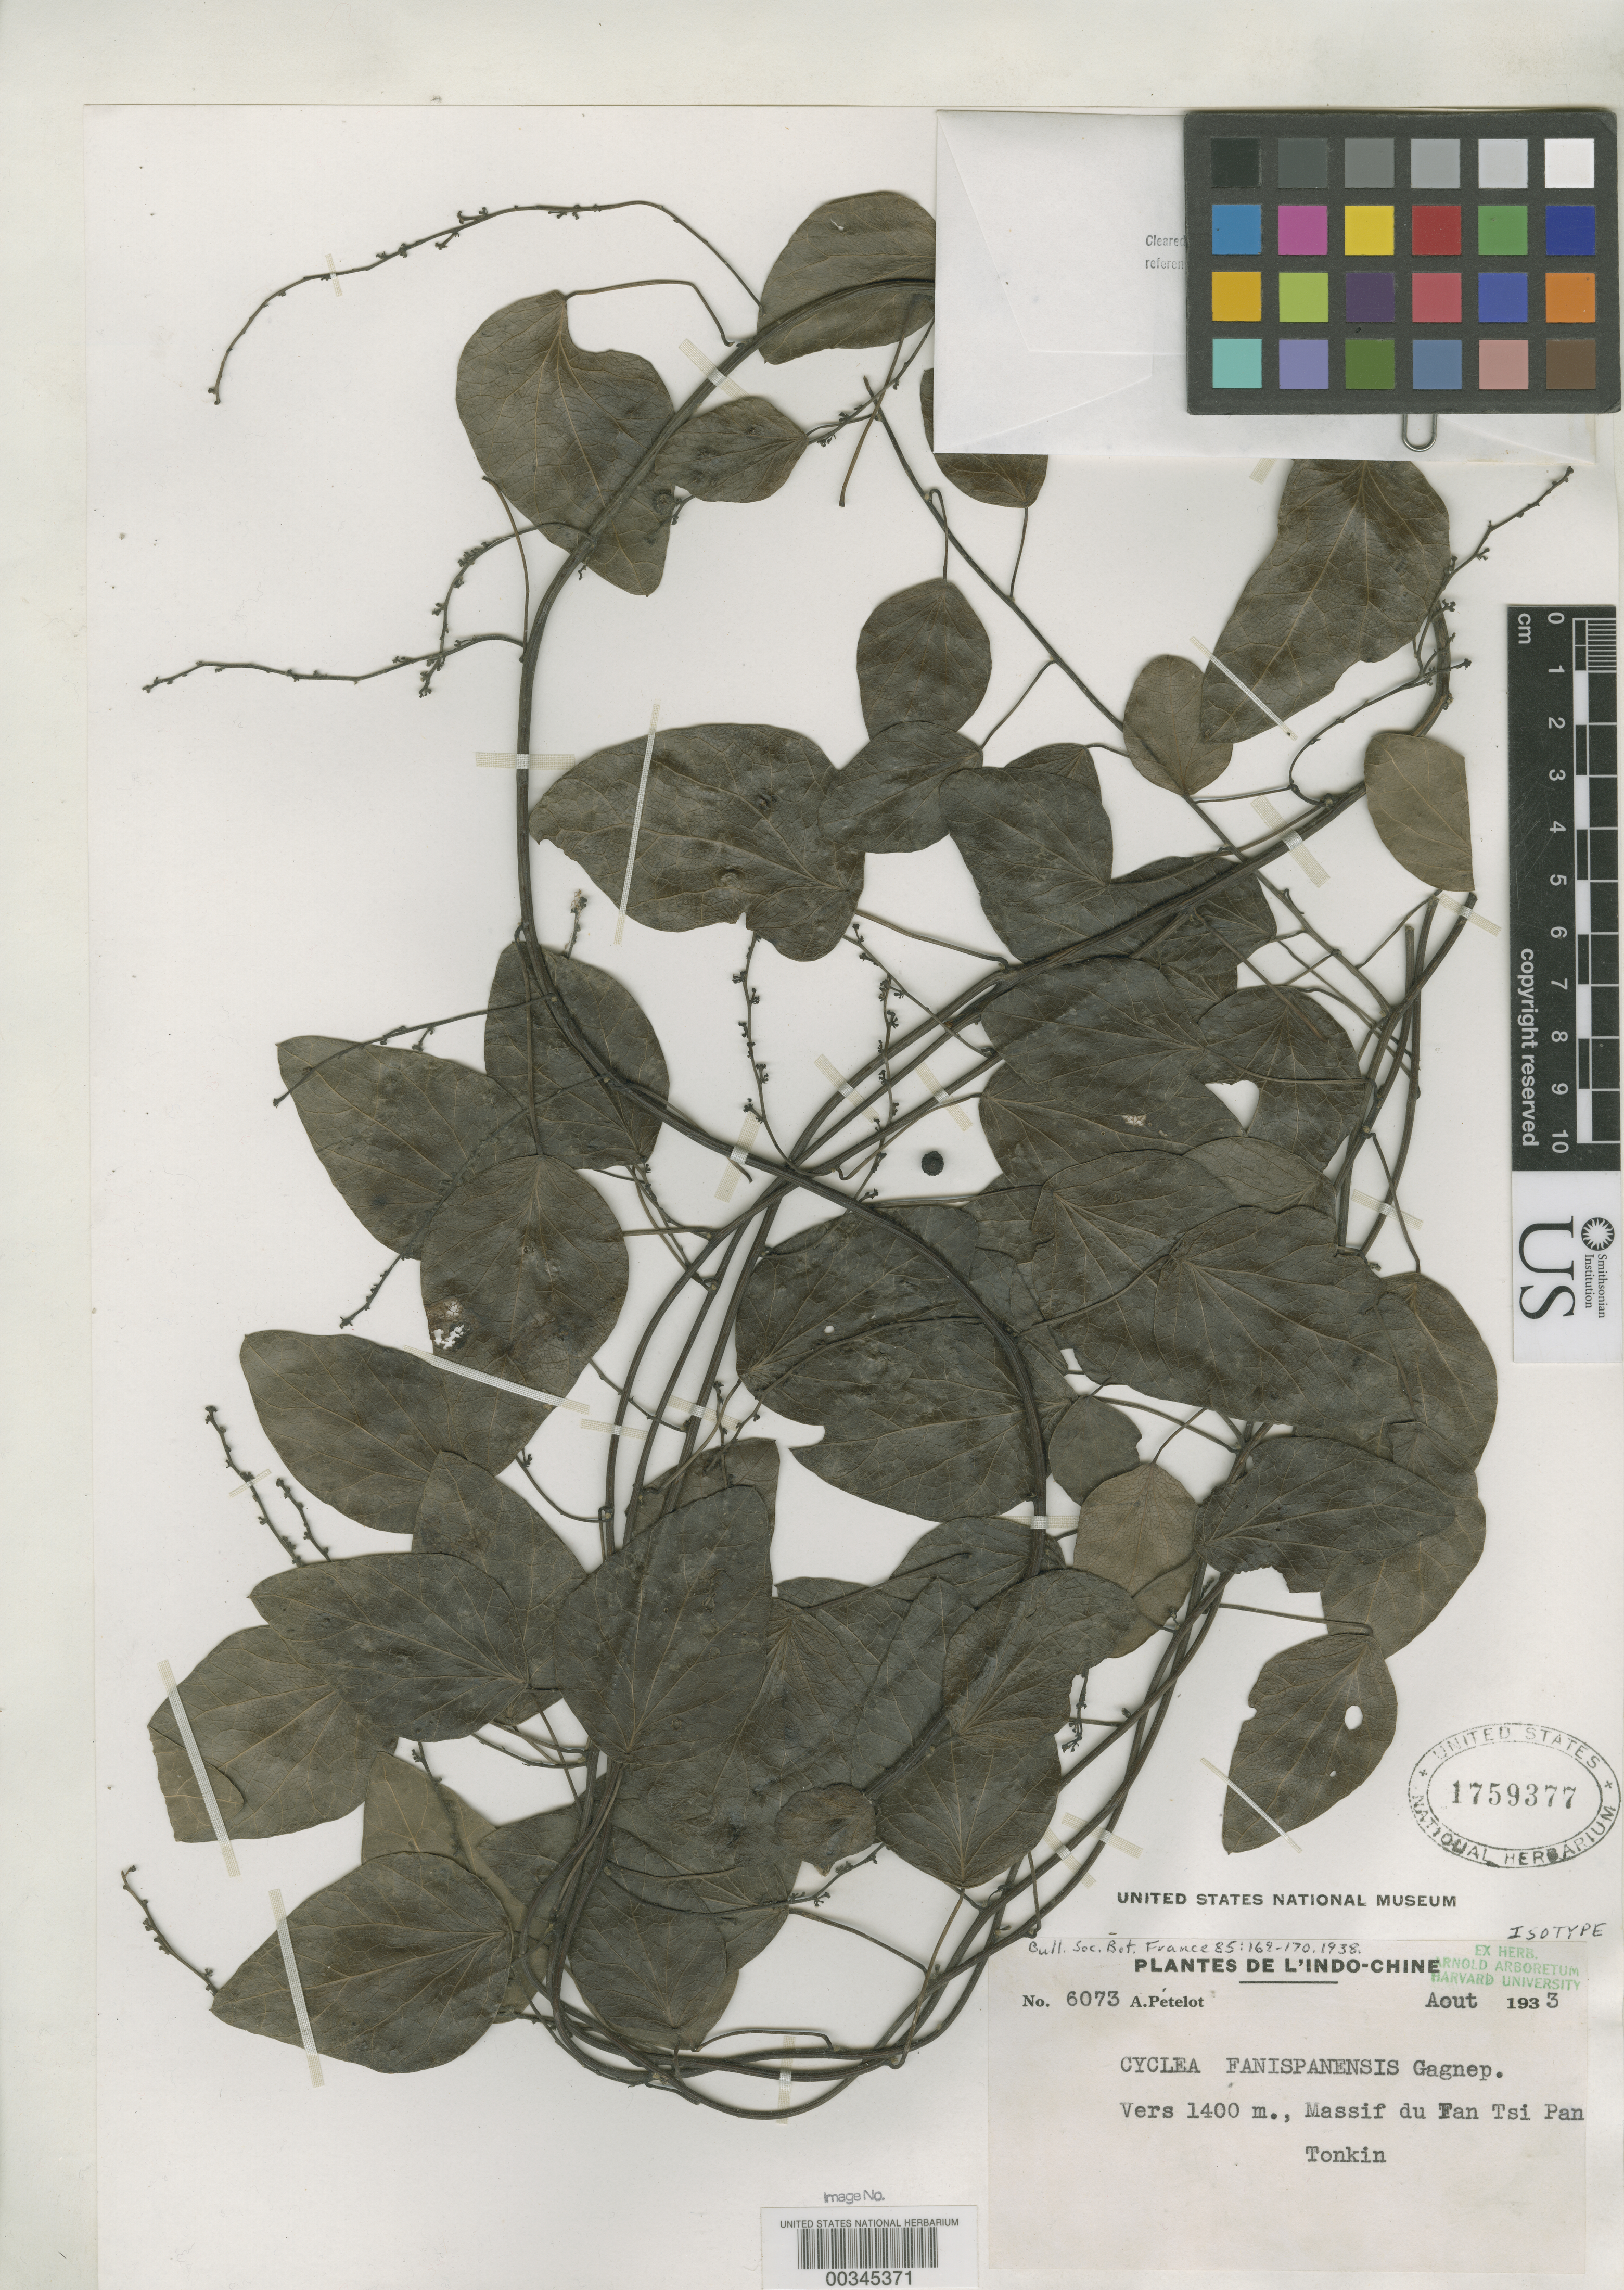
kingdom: Plantae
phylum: Tracheophyta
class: Magnoliopsida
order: Ranunculales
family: Menispermaceae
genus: Cyclea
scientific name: Cyclea fansipanensis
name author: Gagnep.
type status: Isotype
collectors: A. Petelot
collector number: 6073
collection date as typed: Aug 1933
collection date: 1933-08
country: Vietnam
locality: Massif du Fan-si-pan.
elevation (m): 1400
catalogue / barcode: US 1759377